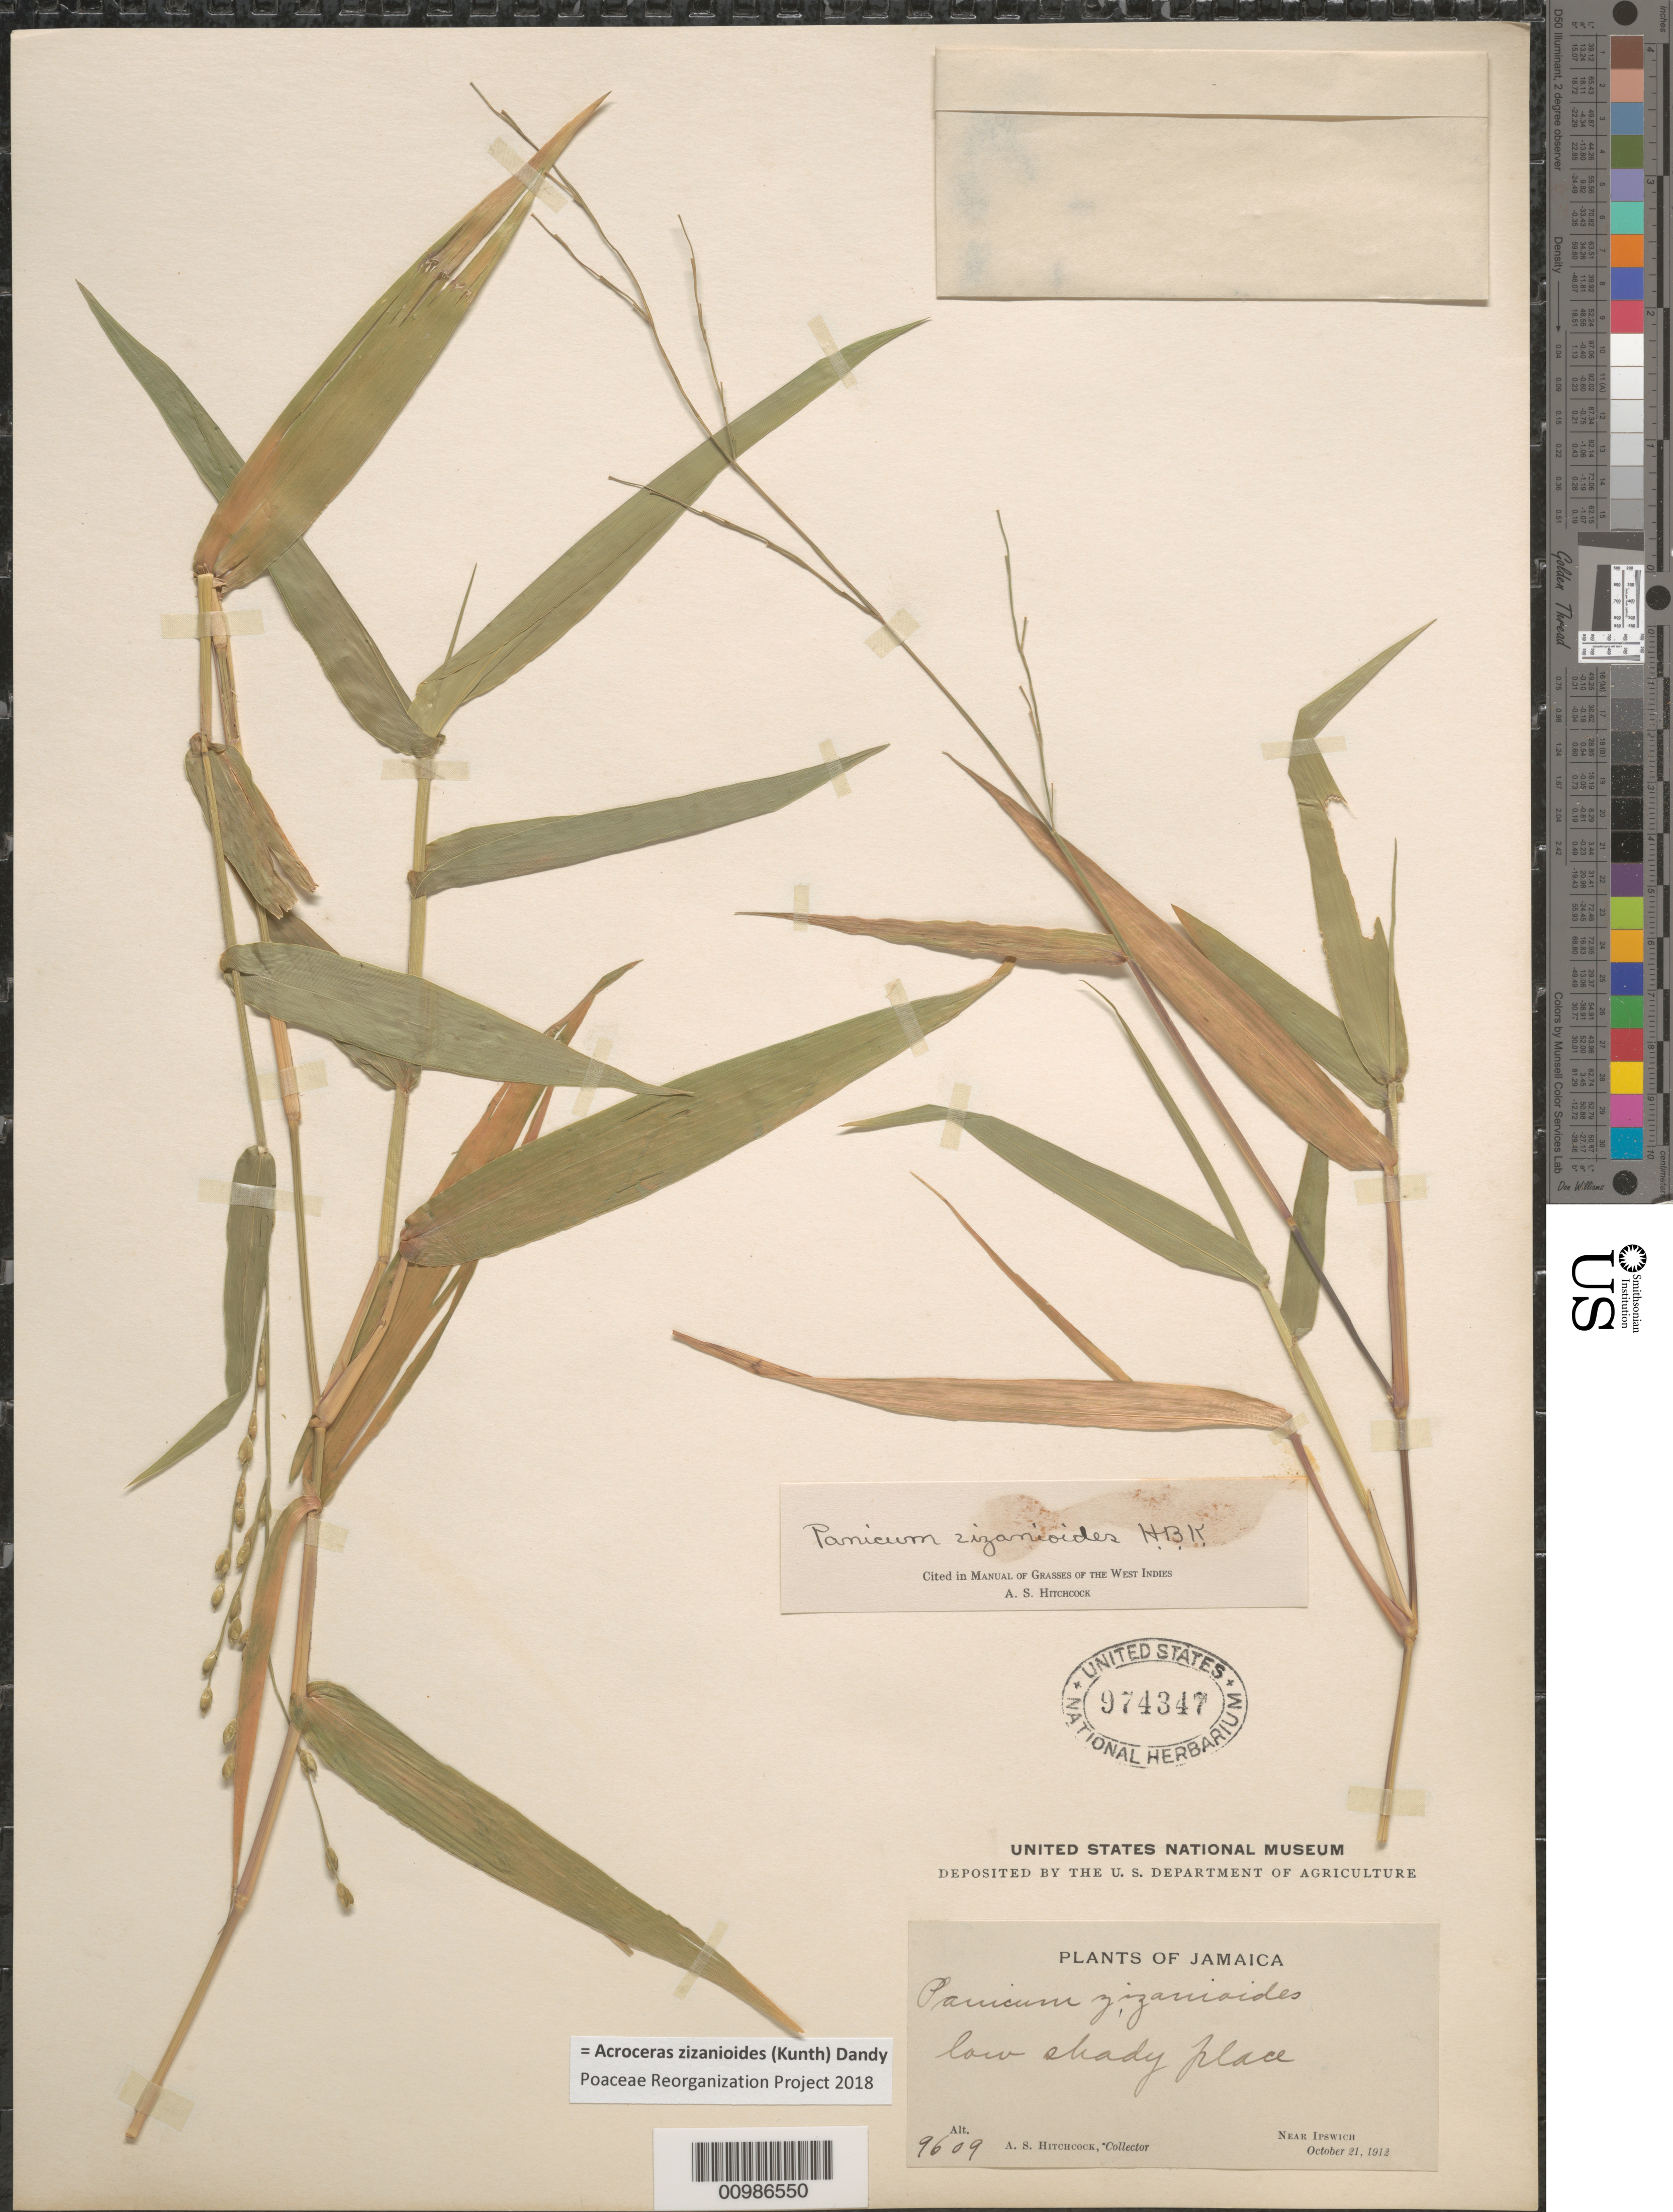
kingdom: Plantae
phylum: Tracheophyta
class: Liliopsida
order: Poales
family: Poaceae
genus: Acroceras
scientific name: Acroceras zizanioides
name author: (Kunth) Dandy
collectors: A. S. Hitchcock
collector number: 9609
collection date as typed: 21 Oct 1912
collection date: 1912-10-21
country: Jamaica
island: Jamaica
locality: Near Ipswich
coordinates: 0 N, 0 E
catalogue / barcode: US 974347